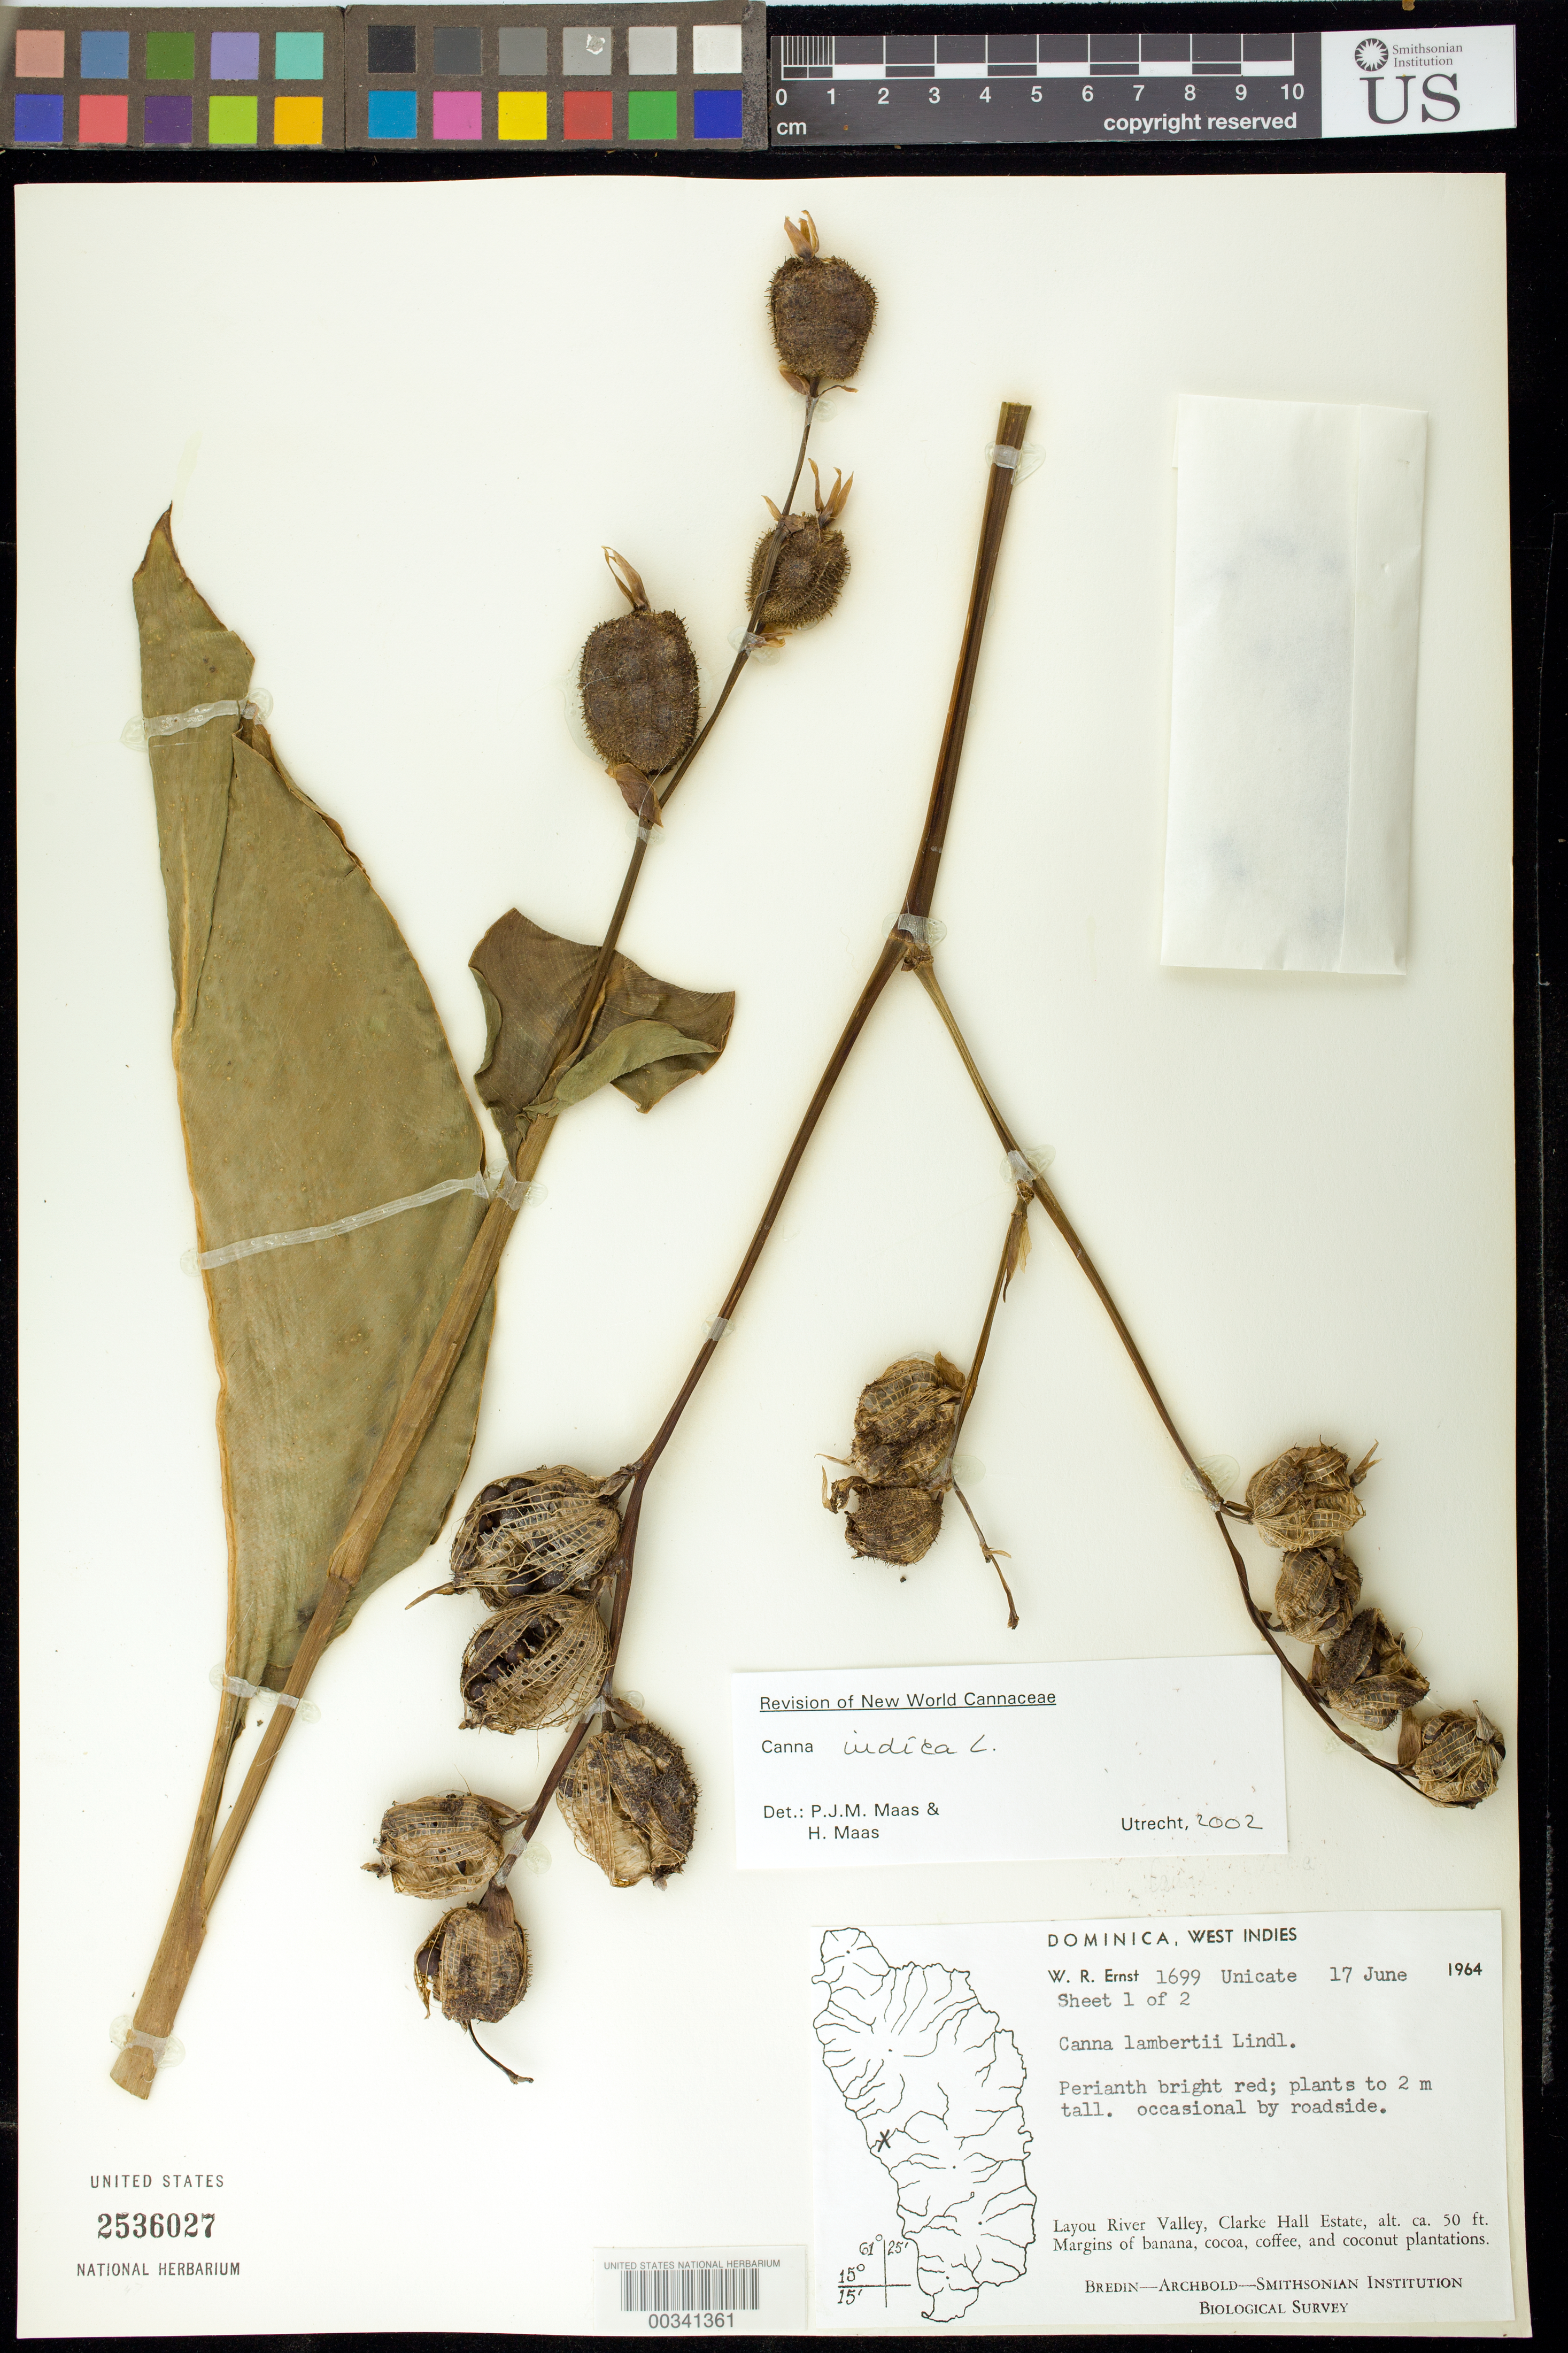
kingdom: Plantae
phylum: Tracheophyta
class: Liliopsida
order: Zingiberales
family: Cannaceae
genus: Canna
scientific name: Canna indica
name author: L.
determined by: Maas, Paul J. M.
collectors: W. R. Ernst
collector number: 1699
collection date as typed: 17 Jun 1964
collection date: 1964-06-17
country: Dominica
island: Dominica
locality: Layou river valley, clarke hall estate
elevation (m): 15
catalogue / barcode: US 2536027